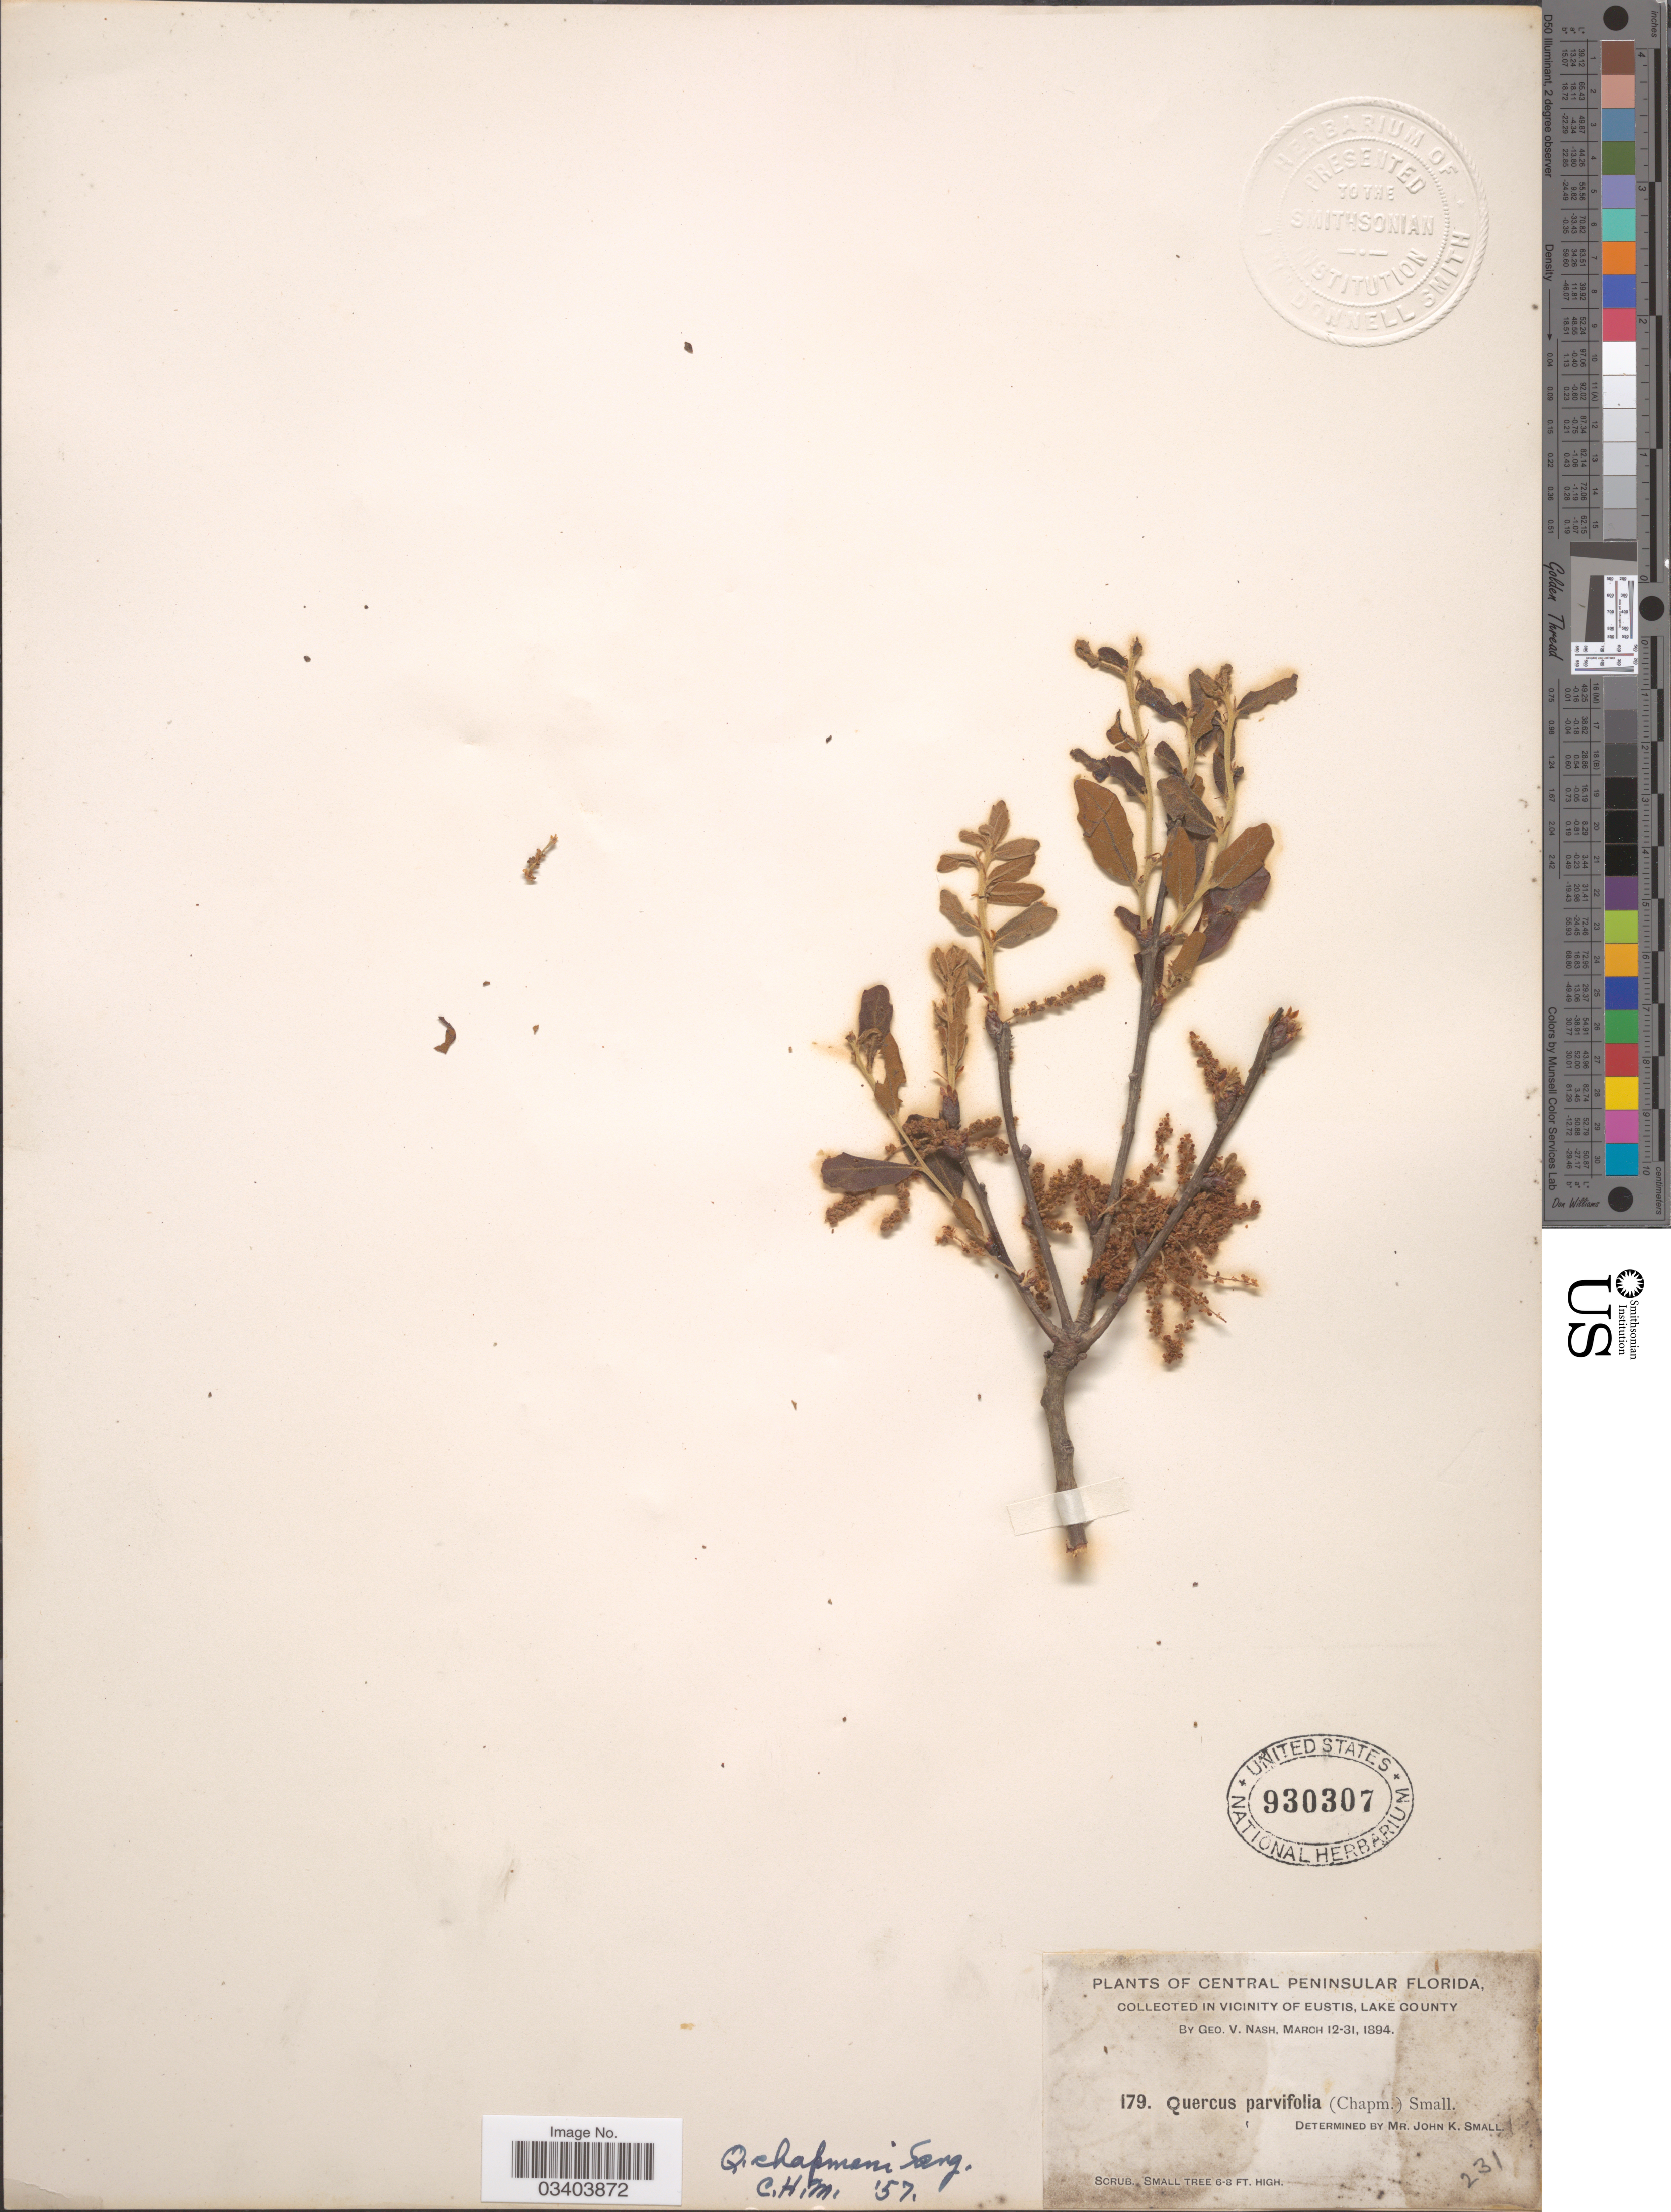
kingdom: Plantae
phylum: Tracheophyta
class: Magnoliopsida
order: Fagales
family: Fagaceae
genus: Quercus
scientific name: Quercus chapmanii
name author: Sarg.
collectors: G. V. Nash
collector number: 179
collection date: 1894-03-12/1894-03-31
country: United States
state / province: Florida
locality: Central Peninsular Florida. In vicinity of Eustis, Lake County.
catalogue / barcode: US 930307